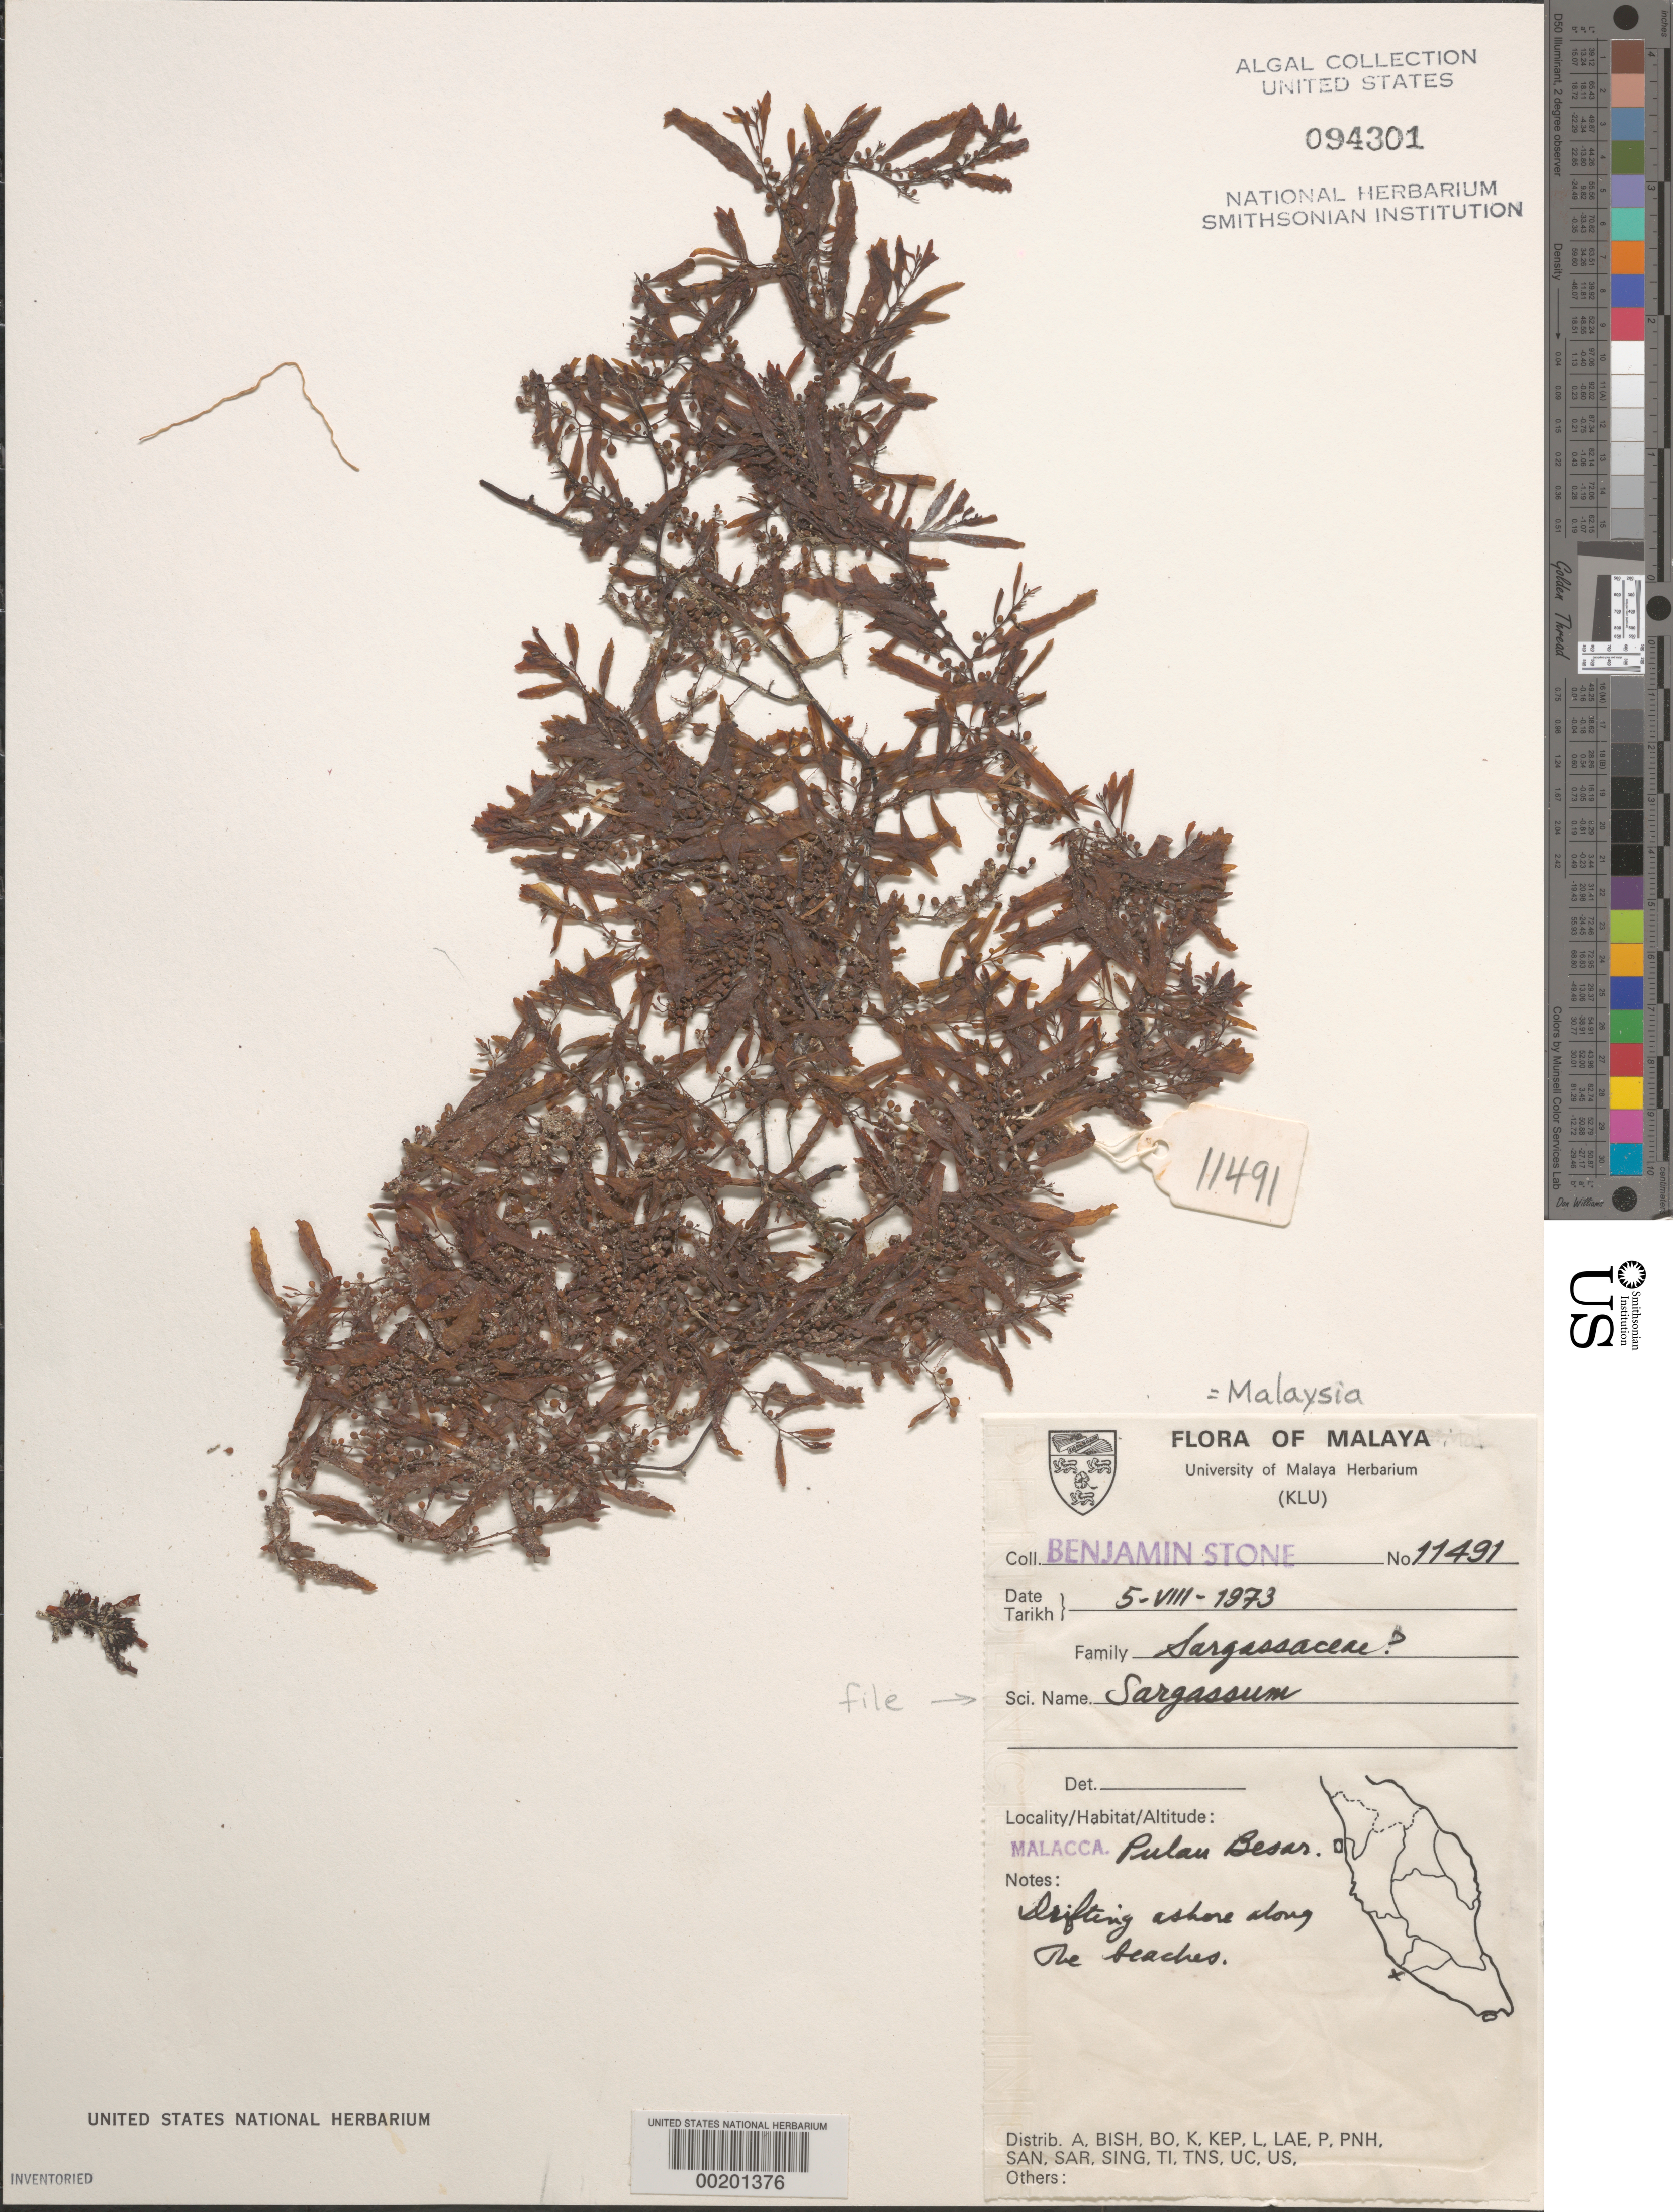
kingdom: Chromista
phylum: Ochrophyta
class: Phaeophyceae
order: Fucales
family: Sargassaceae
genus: Sargassum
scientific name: Sargassum sp.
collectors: B. C. Stone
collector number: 11491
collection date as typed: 05 Aug 1973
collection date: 1973-08-05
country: Malaysia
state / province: Malacca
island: Pulau Besar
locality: West Malaysia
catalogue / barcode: US 94301